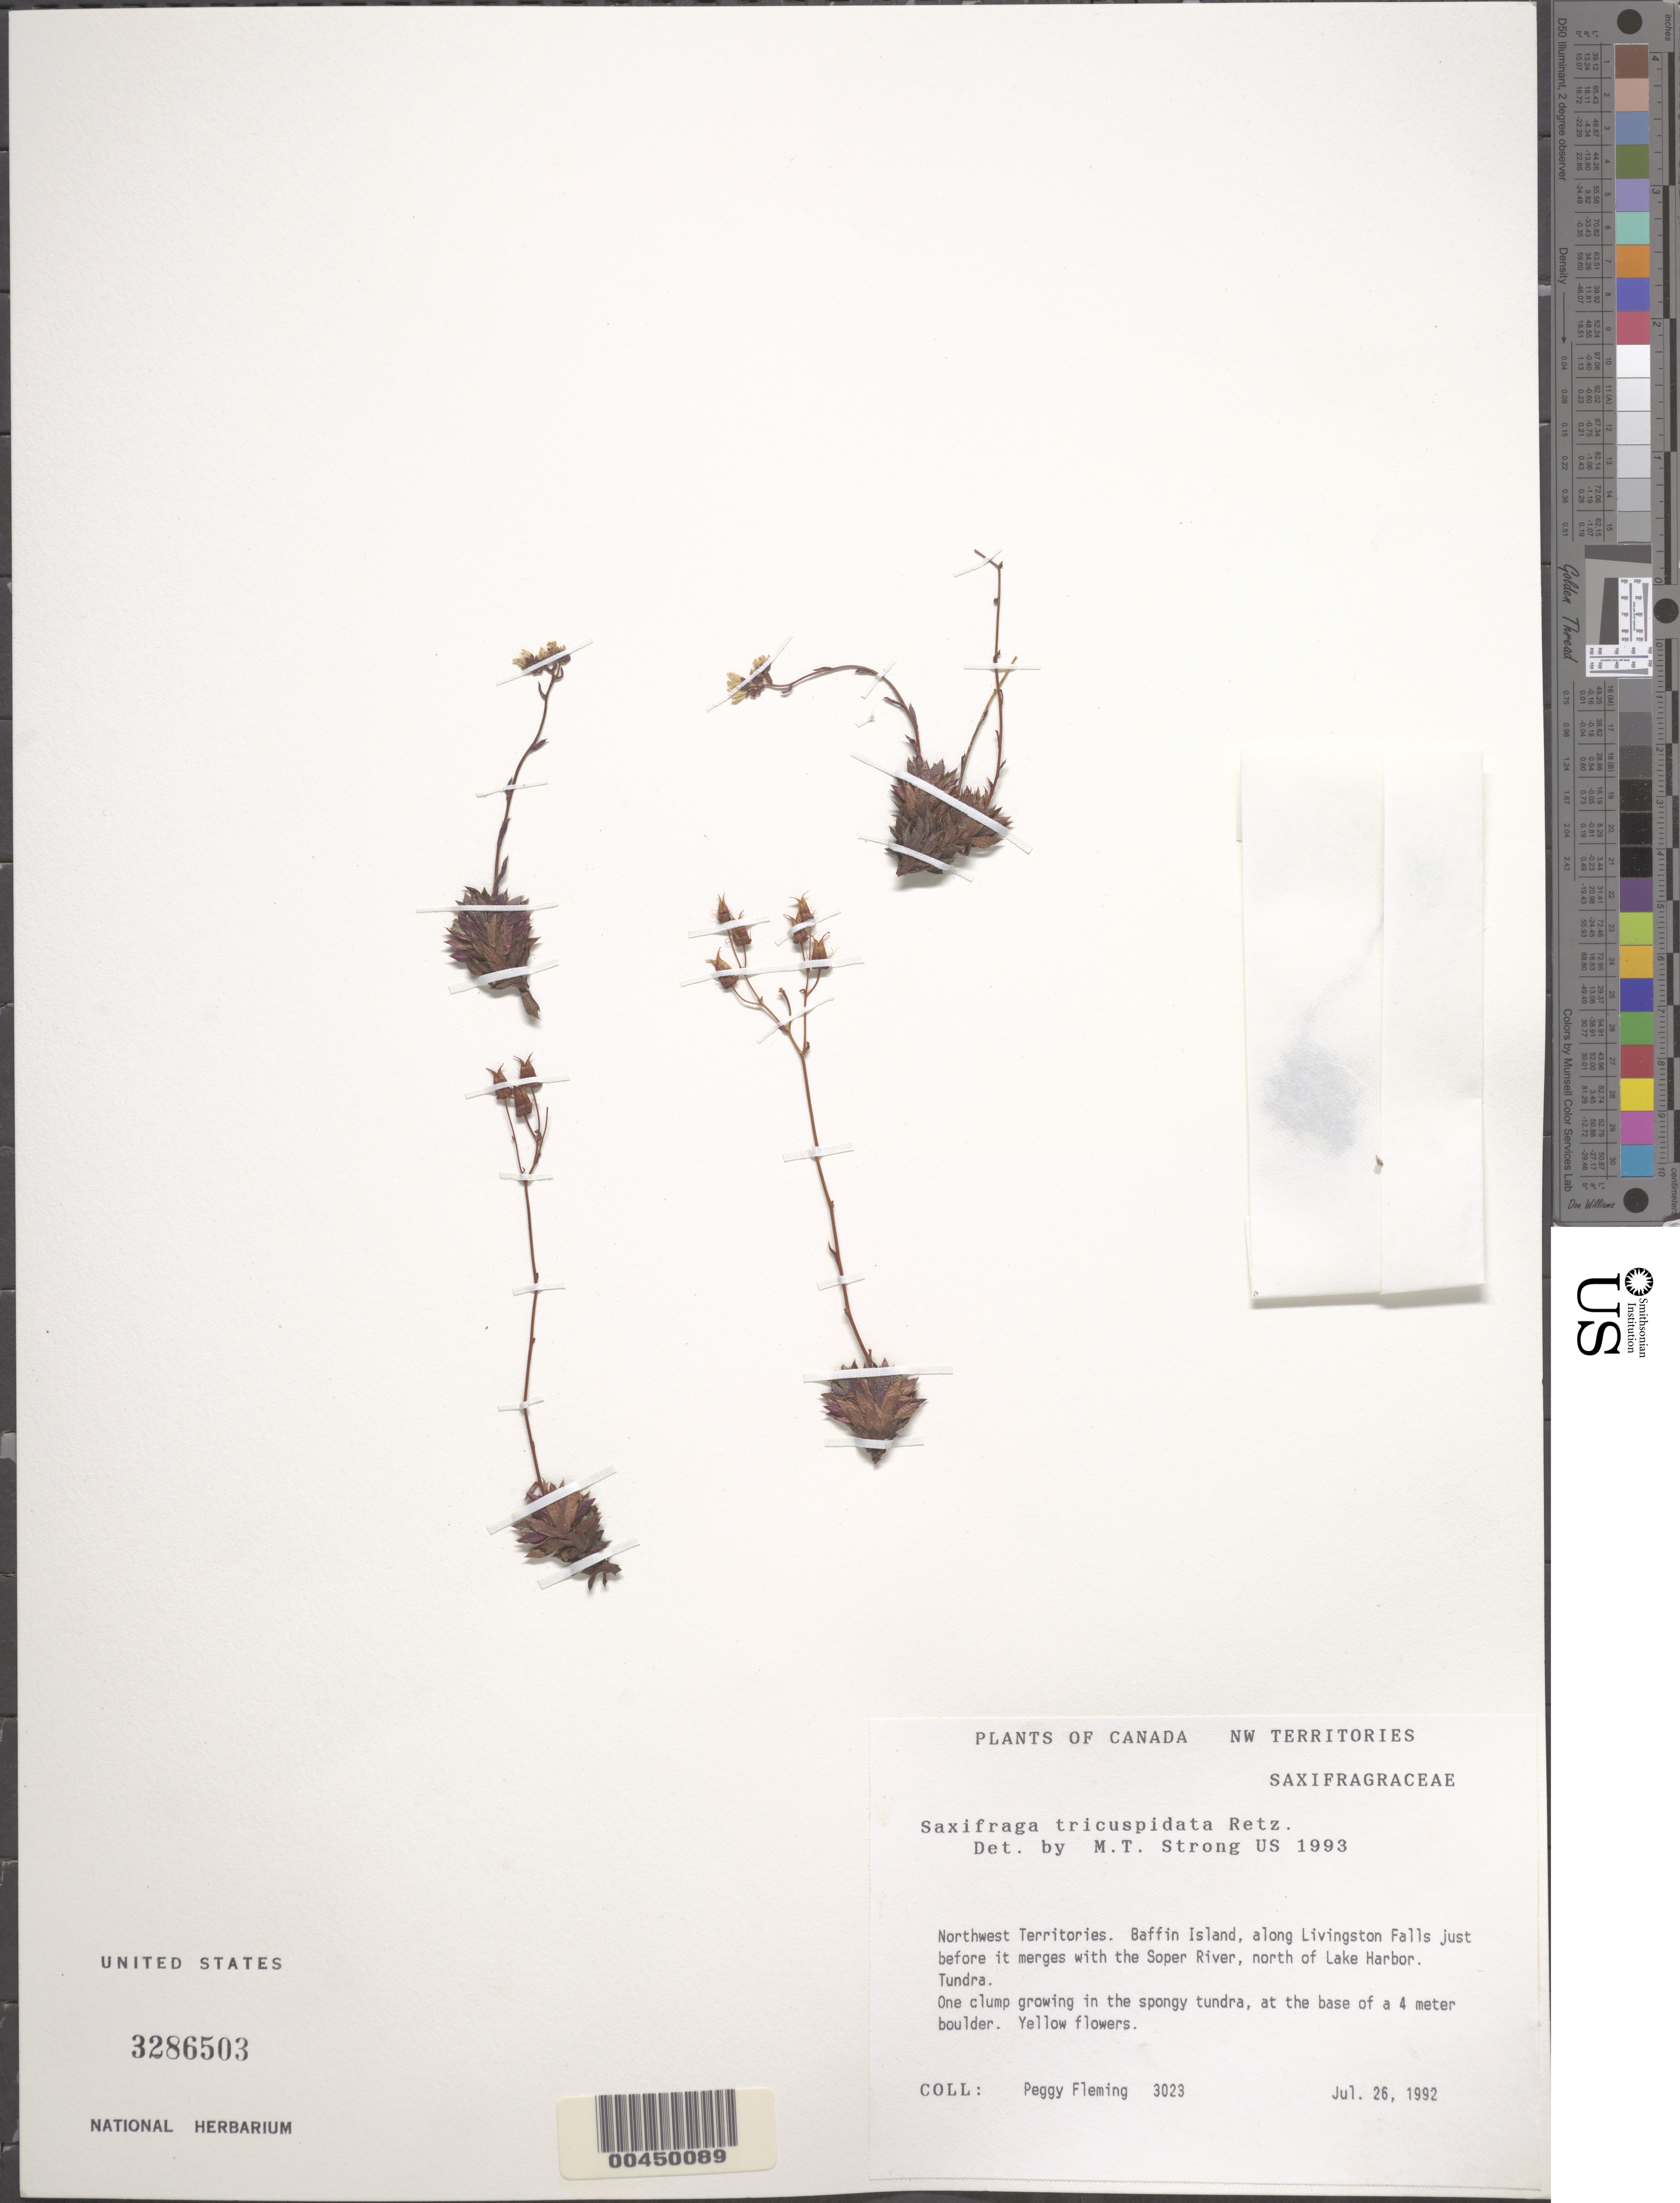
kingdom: Plantae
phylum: Tracheophyta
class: Magnoliopsida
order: Saxifragales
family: Saxifragaceae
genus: Saxifraga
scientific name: Saxifraga tricuspidata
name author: Rottb.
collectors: P. Fleming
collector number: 3023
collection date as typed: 26 Jul 1992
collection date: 1992-07-26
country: Canada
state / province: Northwest Territories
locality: Baffin island, along livingston falls, where soper river meets north of lake harbor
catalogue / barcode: US 3286503